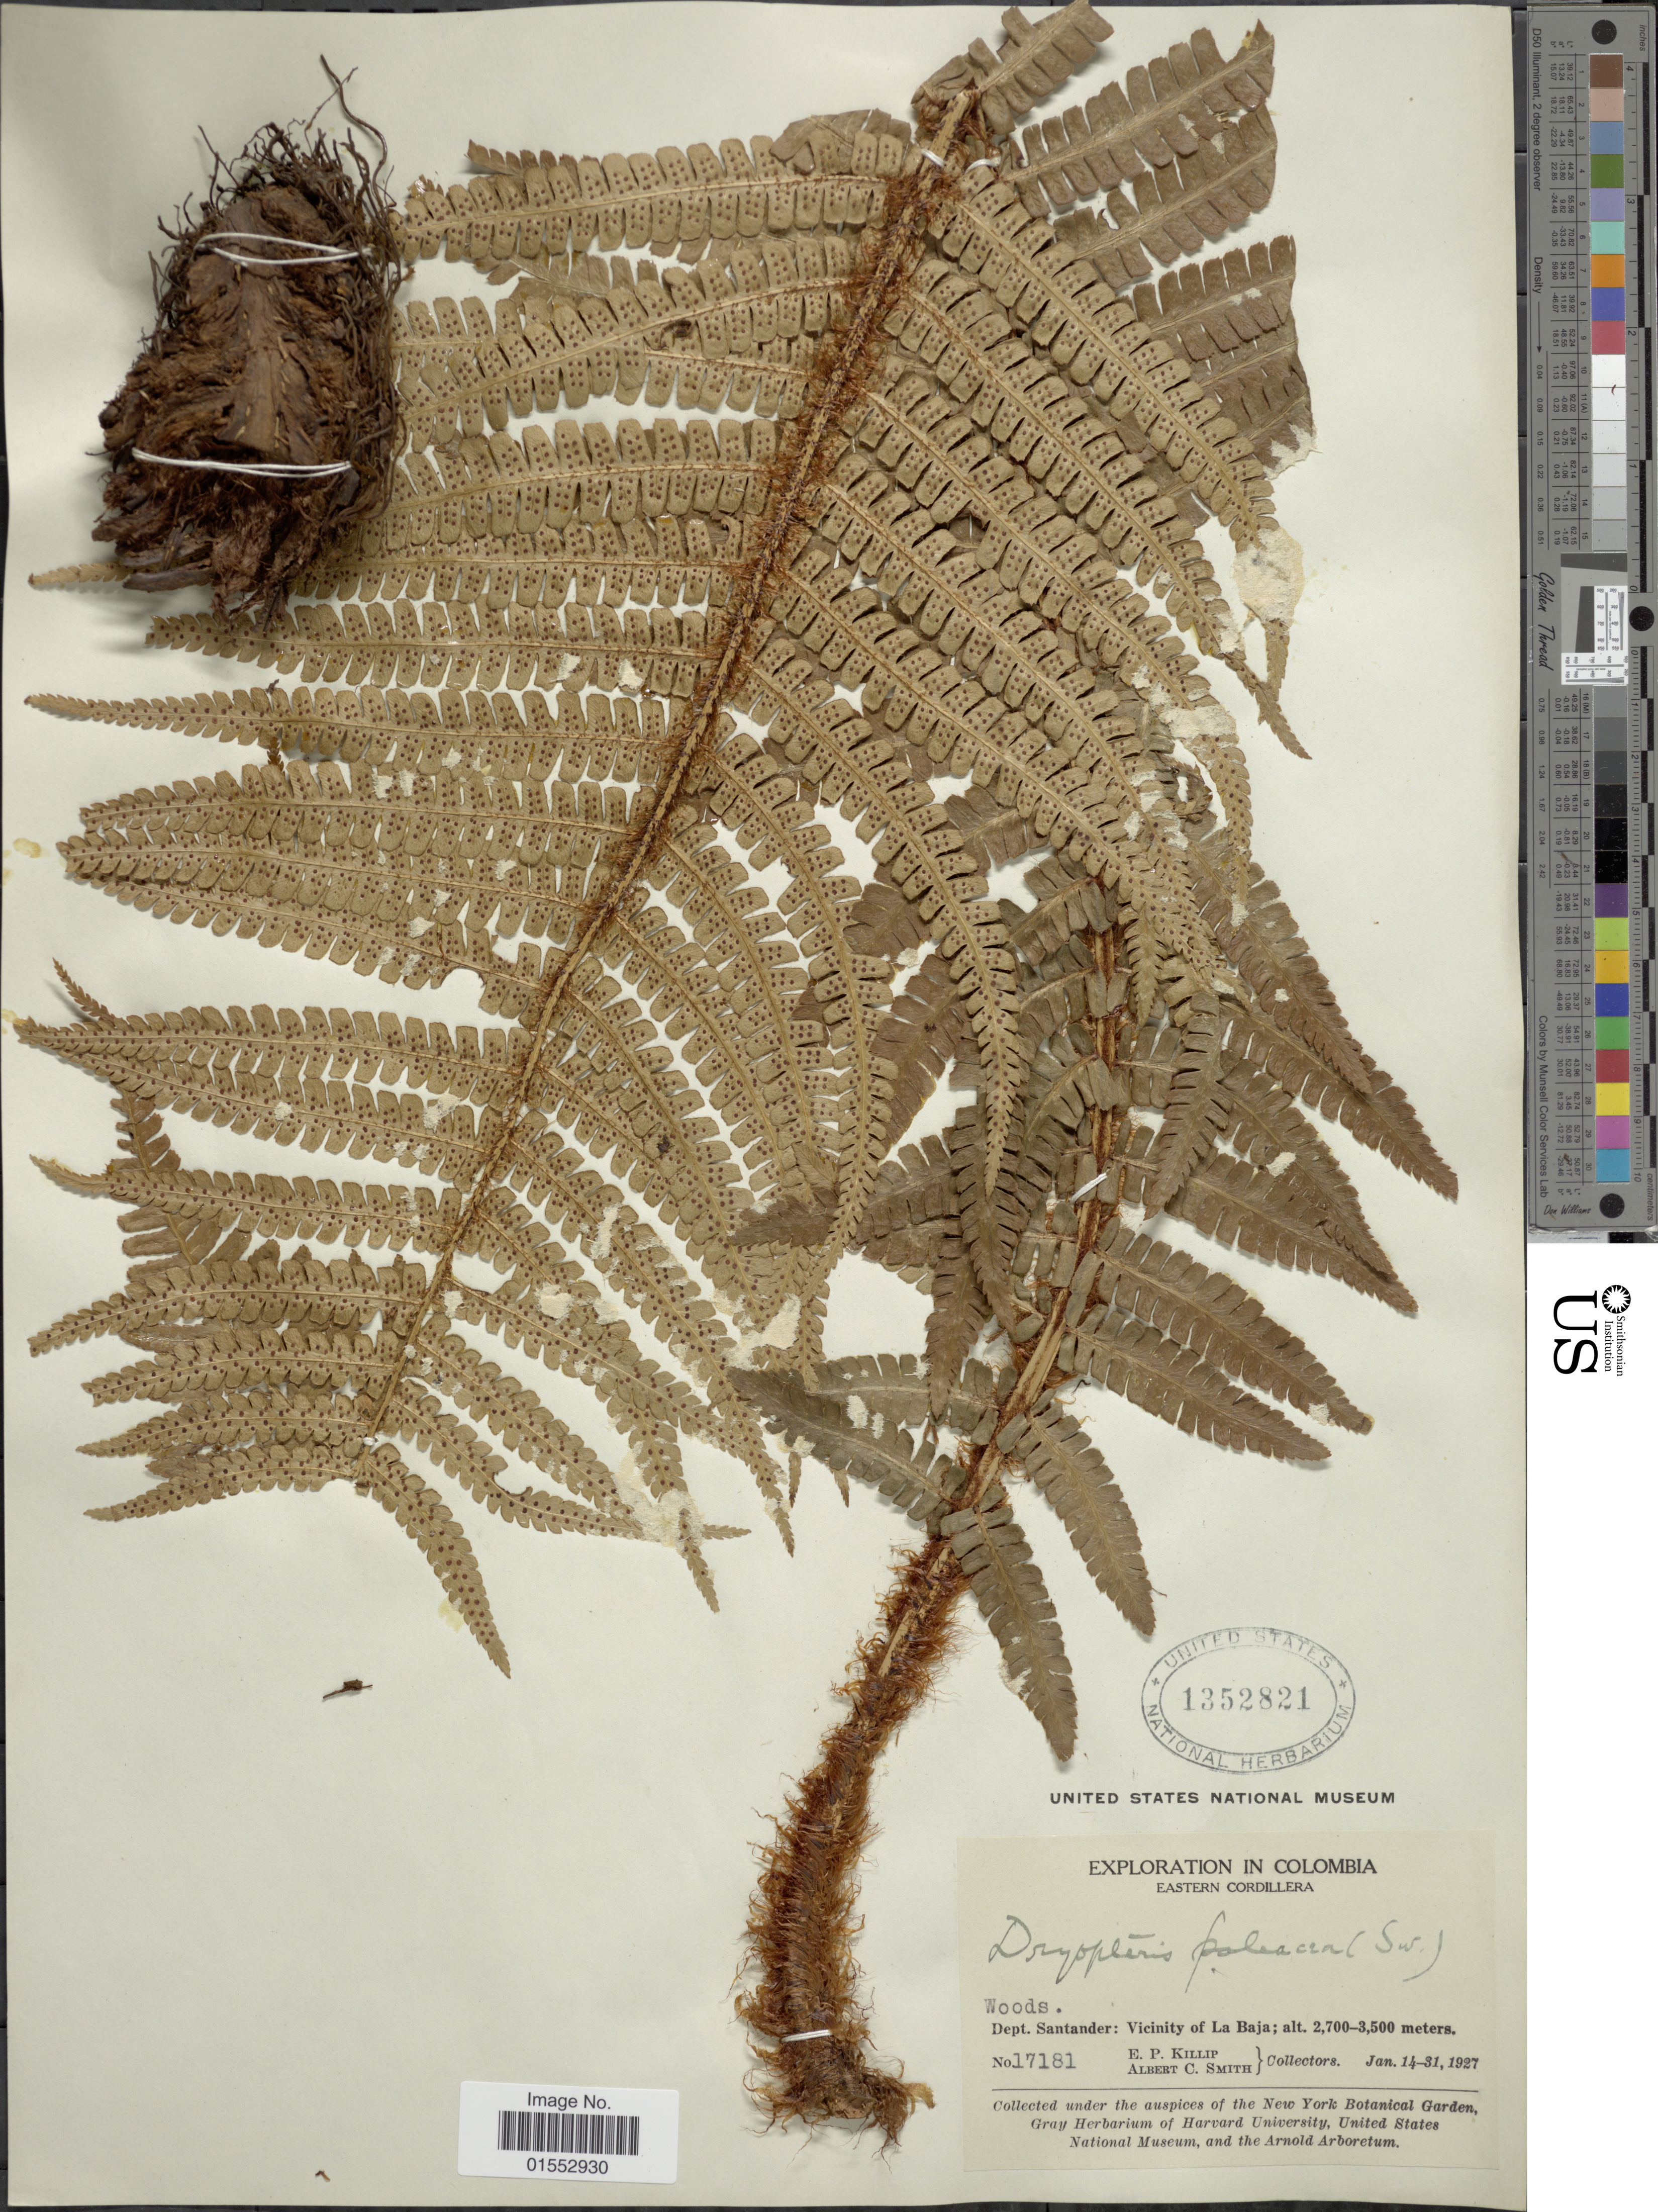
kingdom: Plantae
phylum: Tracheophyta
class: Polypodiopsida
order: Polypodiales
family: Dryopteridaceae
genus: Dryopteris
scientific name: Dryopteris wallichiana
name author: (Spreng.) Hyl.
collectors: E. P. Killip & A. C. Smith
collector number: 17181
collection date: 1927-01-14/1927-01-31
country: Colombia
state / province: Santander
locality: Eastern Cordillera. Dept. Santander: Vicinity of La Baja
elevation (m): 2700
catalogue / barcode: US 1352821